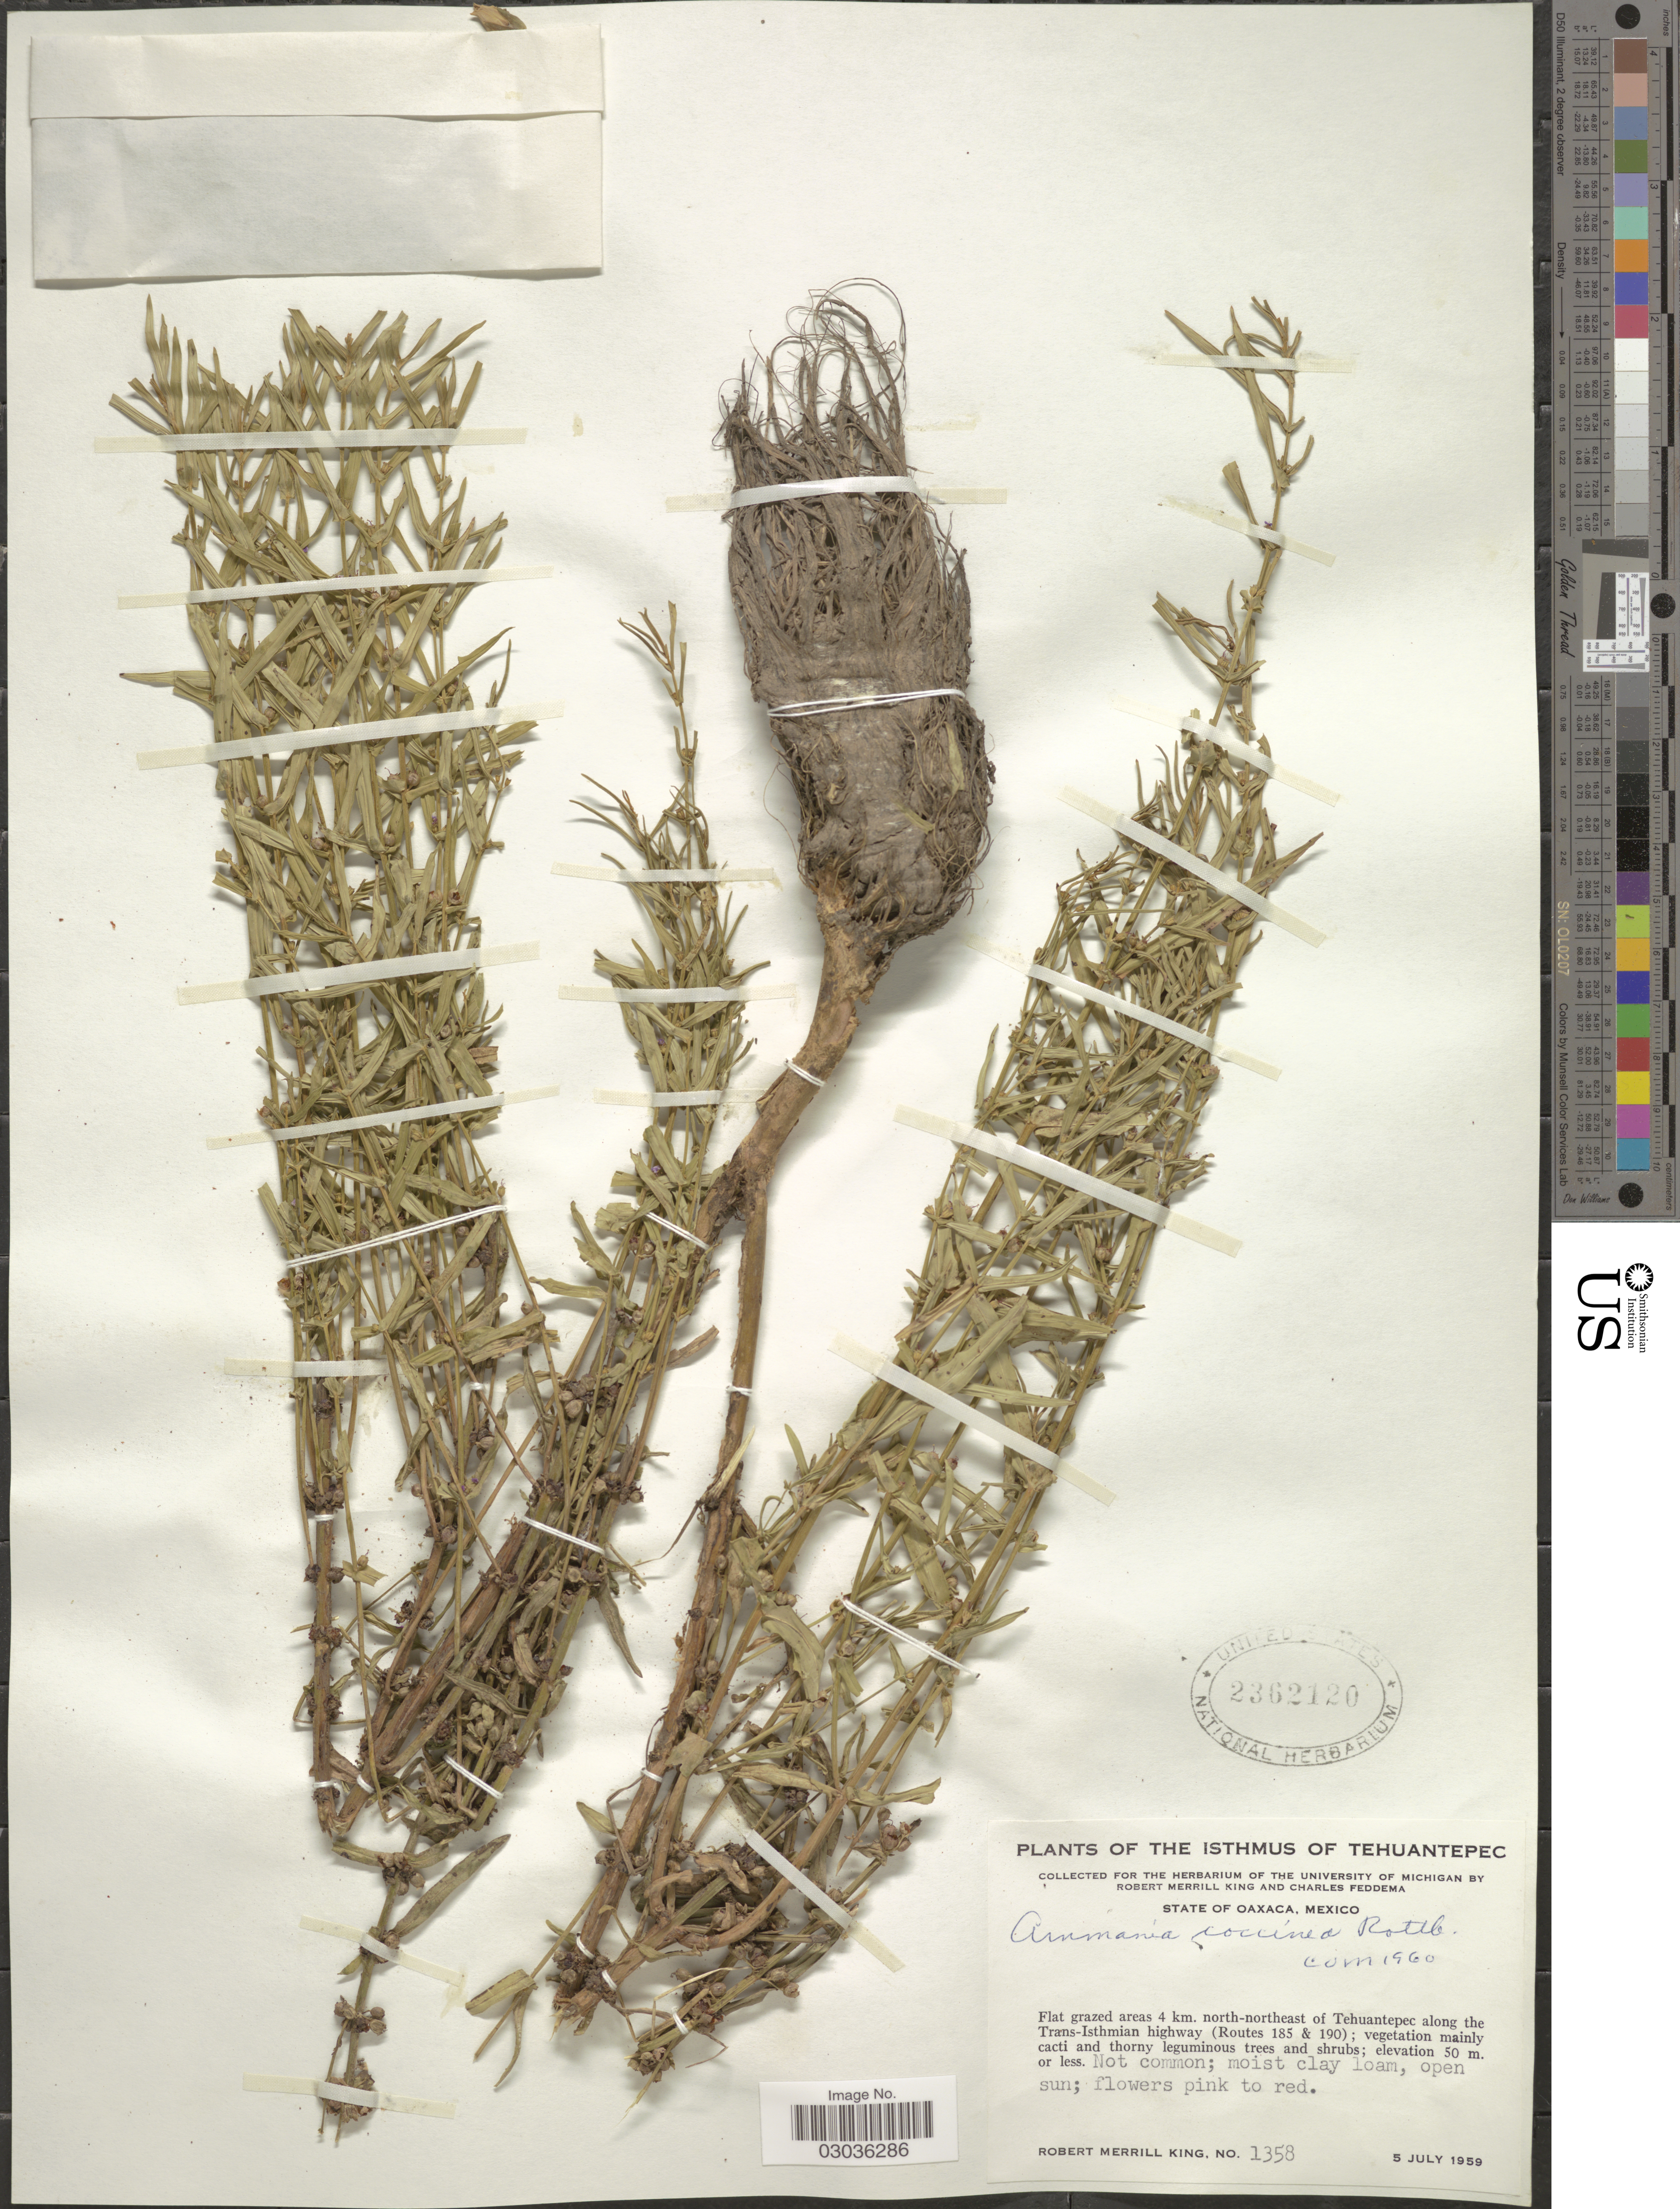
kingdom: Plantae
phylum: Tracheophyta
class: Magnoliopsida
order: Myrtales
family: Lythraceae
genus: Ammannia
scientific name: Ammannia coccinea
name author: Rottb.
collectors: R. M. King & C. Feddema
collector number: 1358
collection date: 1959-07-05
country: Mexico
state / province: Oaxaca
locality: The Isthmus of Tehuantepec, Flat grazed areas 4 km. north-northeast f Tehuantepec along the Trans-Isthmian highway (Routes 185 & 190).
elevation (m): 50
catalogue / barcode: US 2362120